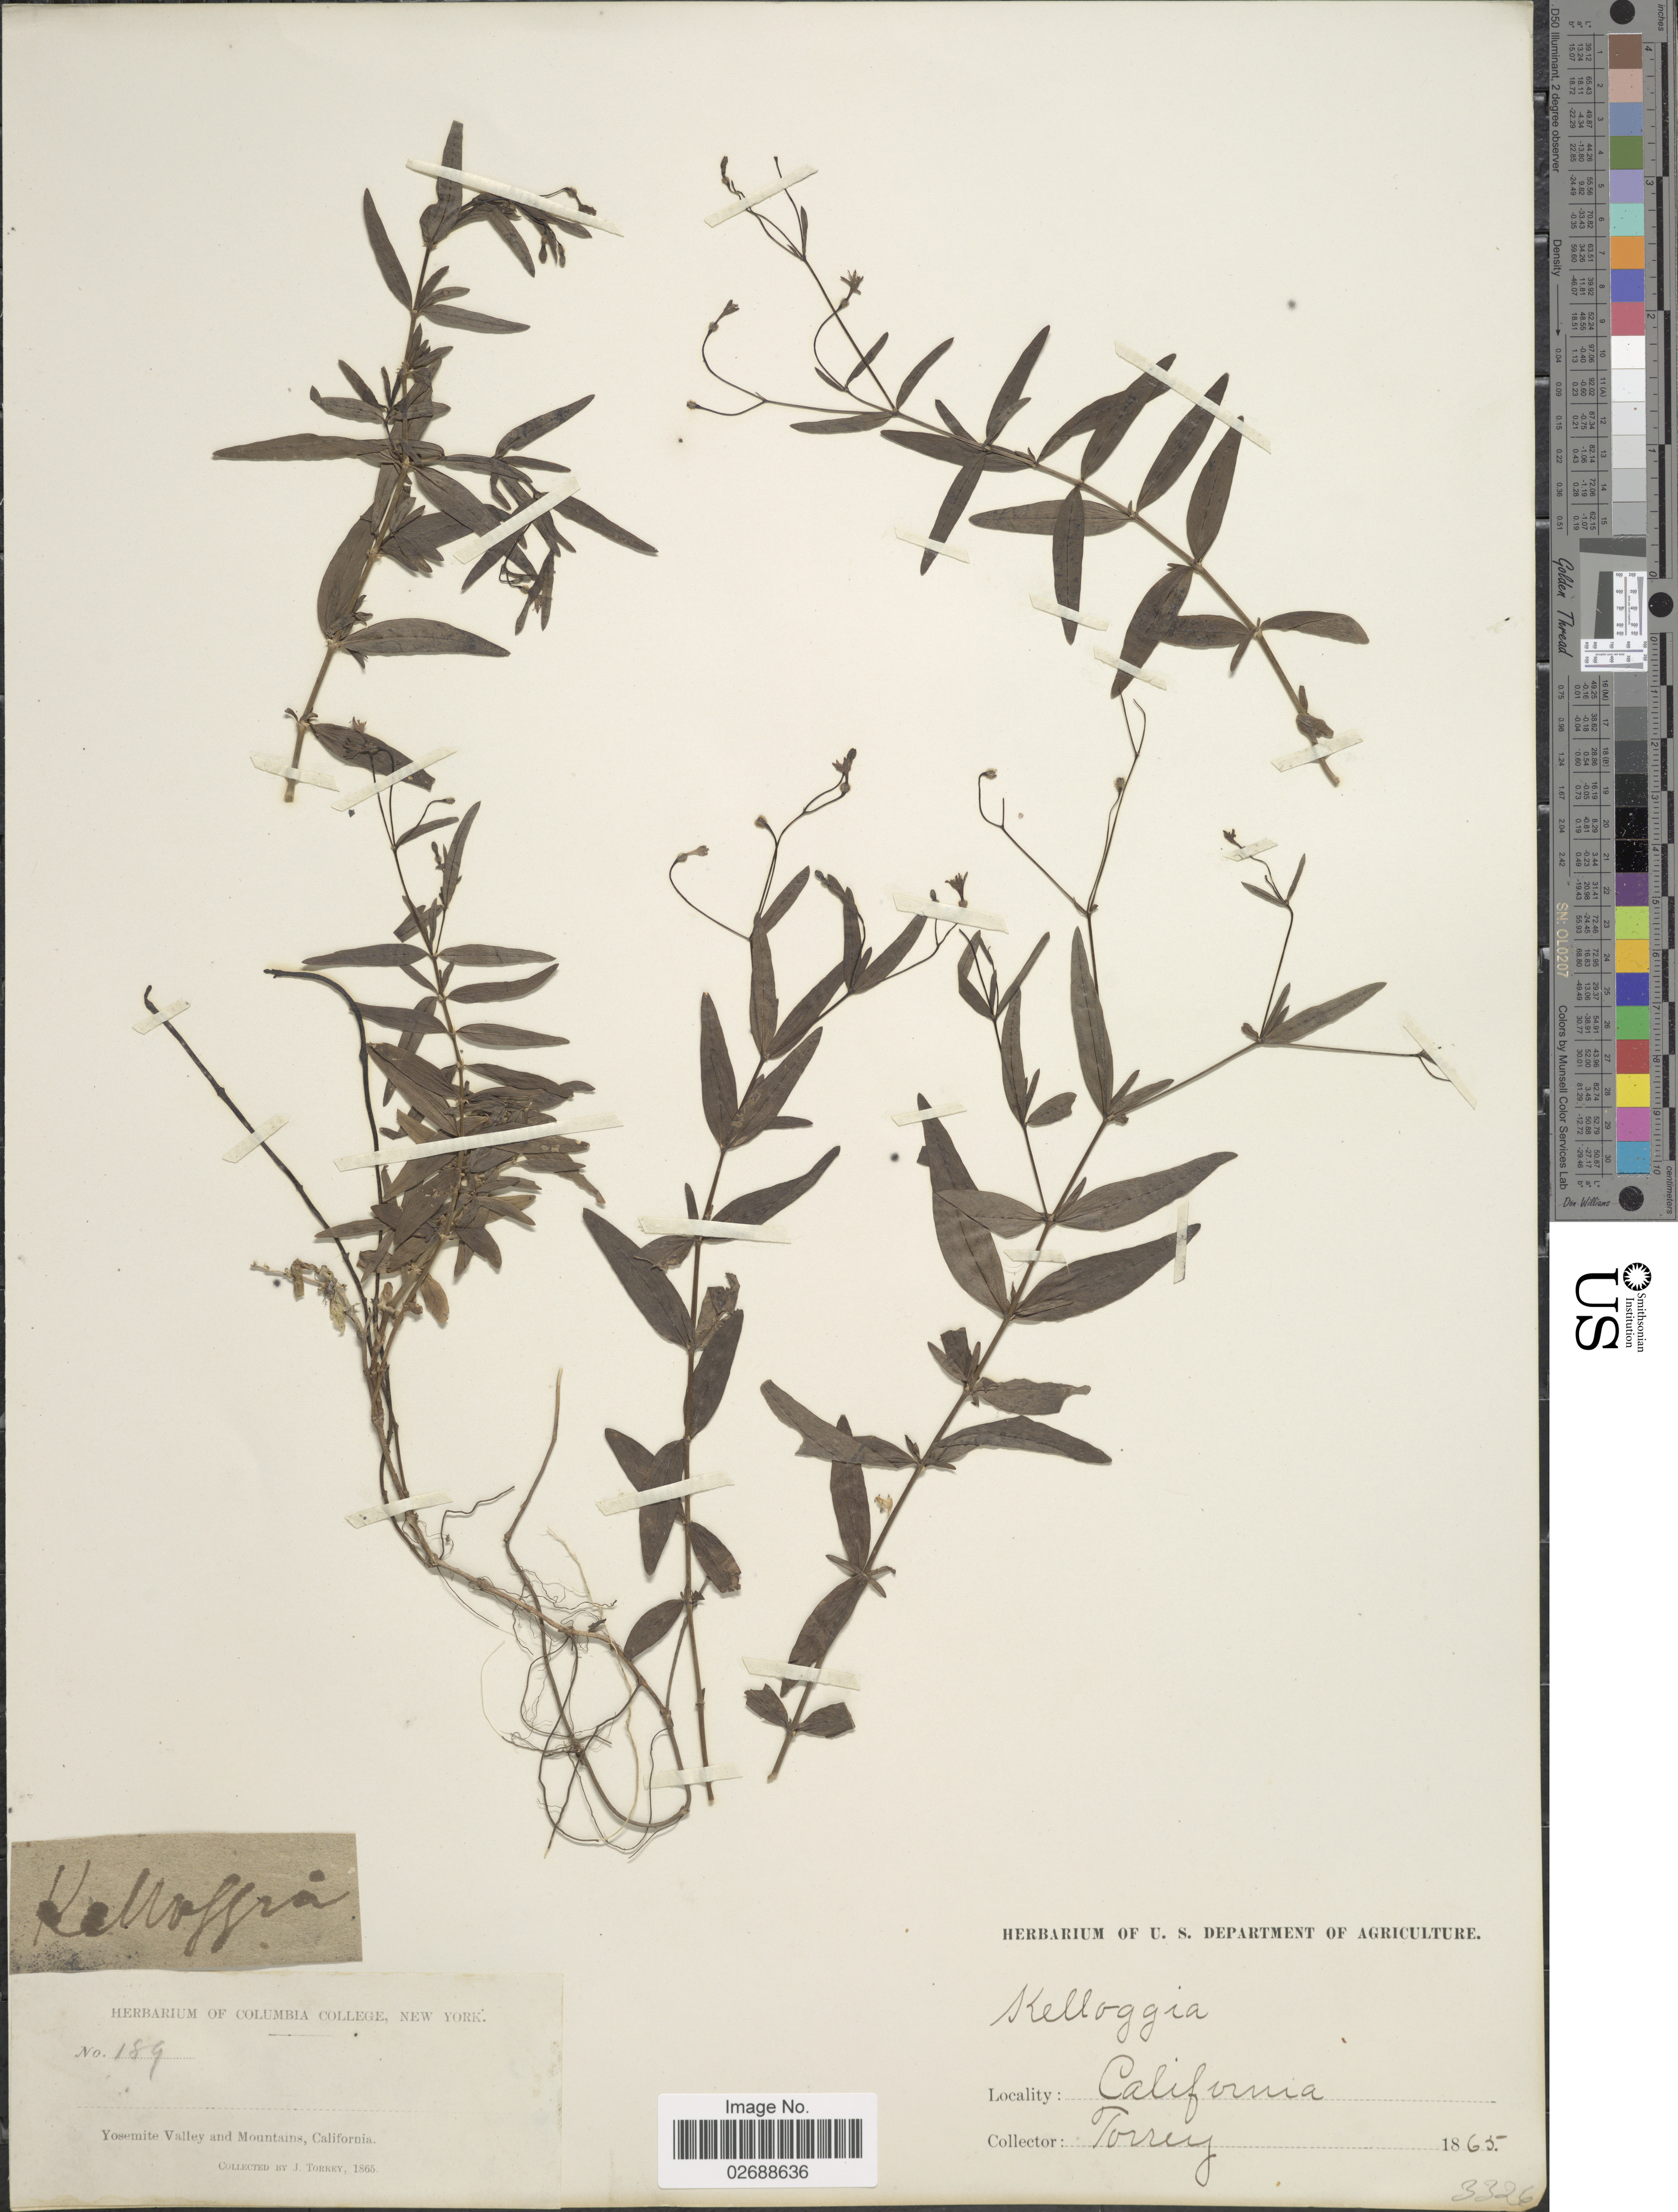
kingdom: Plantae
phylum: Tracheophyta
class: Magnoliopsida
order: Gentianales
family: Rubiaceae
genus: Kelloggia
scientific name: Kelloggia galioides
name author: Torr.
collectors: J. Torrey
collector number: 189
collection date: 1865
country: United States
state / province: California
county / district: Mariposa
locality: Yosemite Valley and Mountains